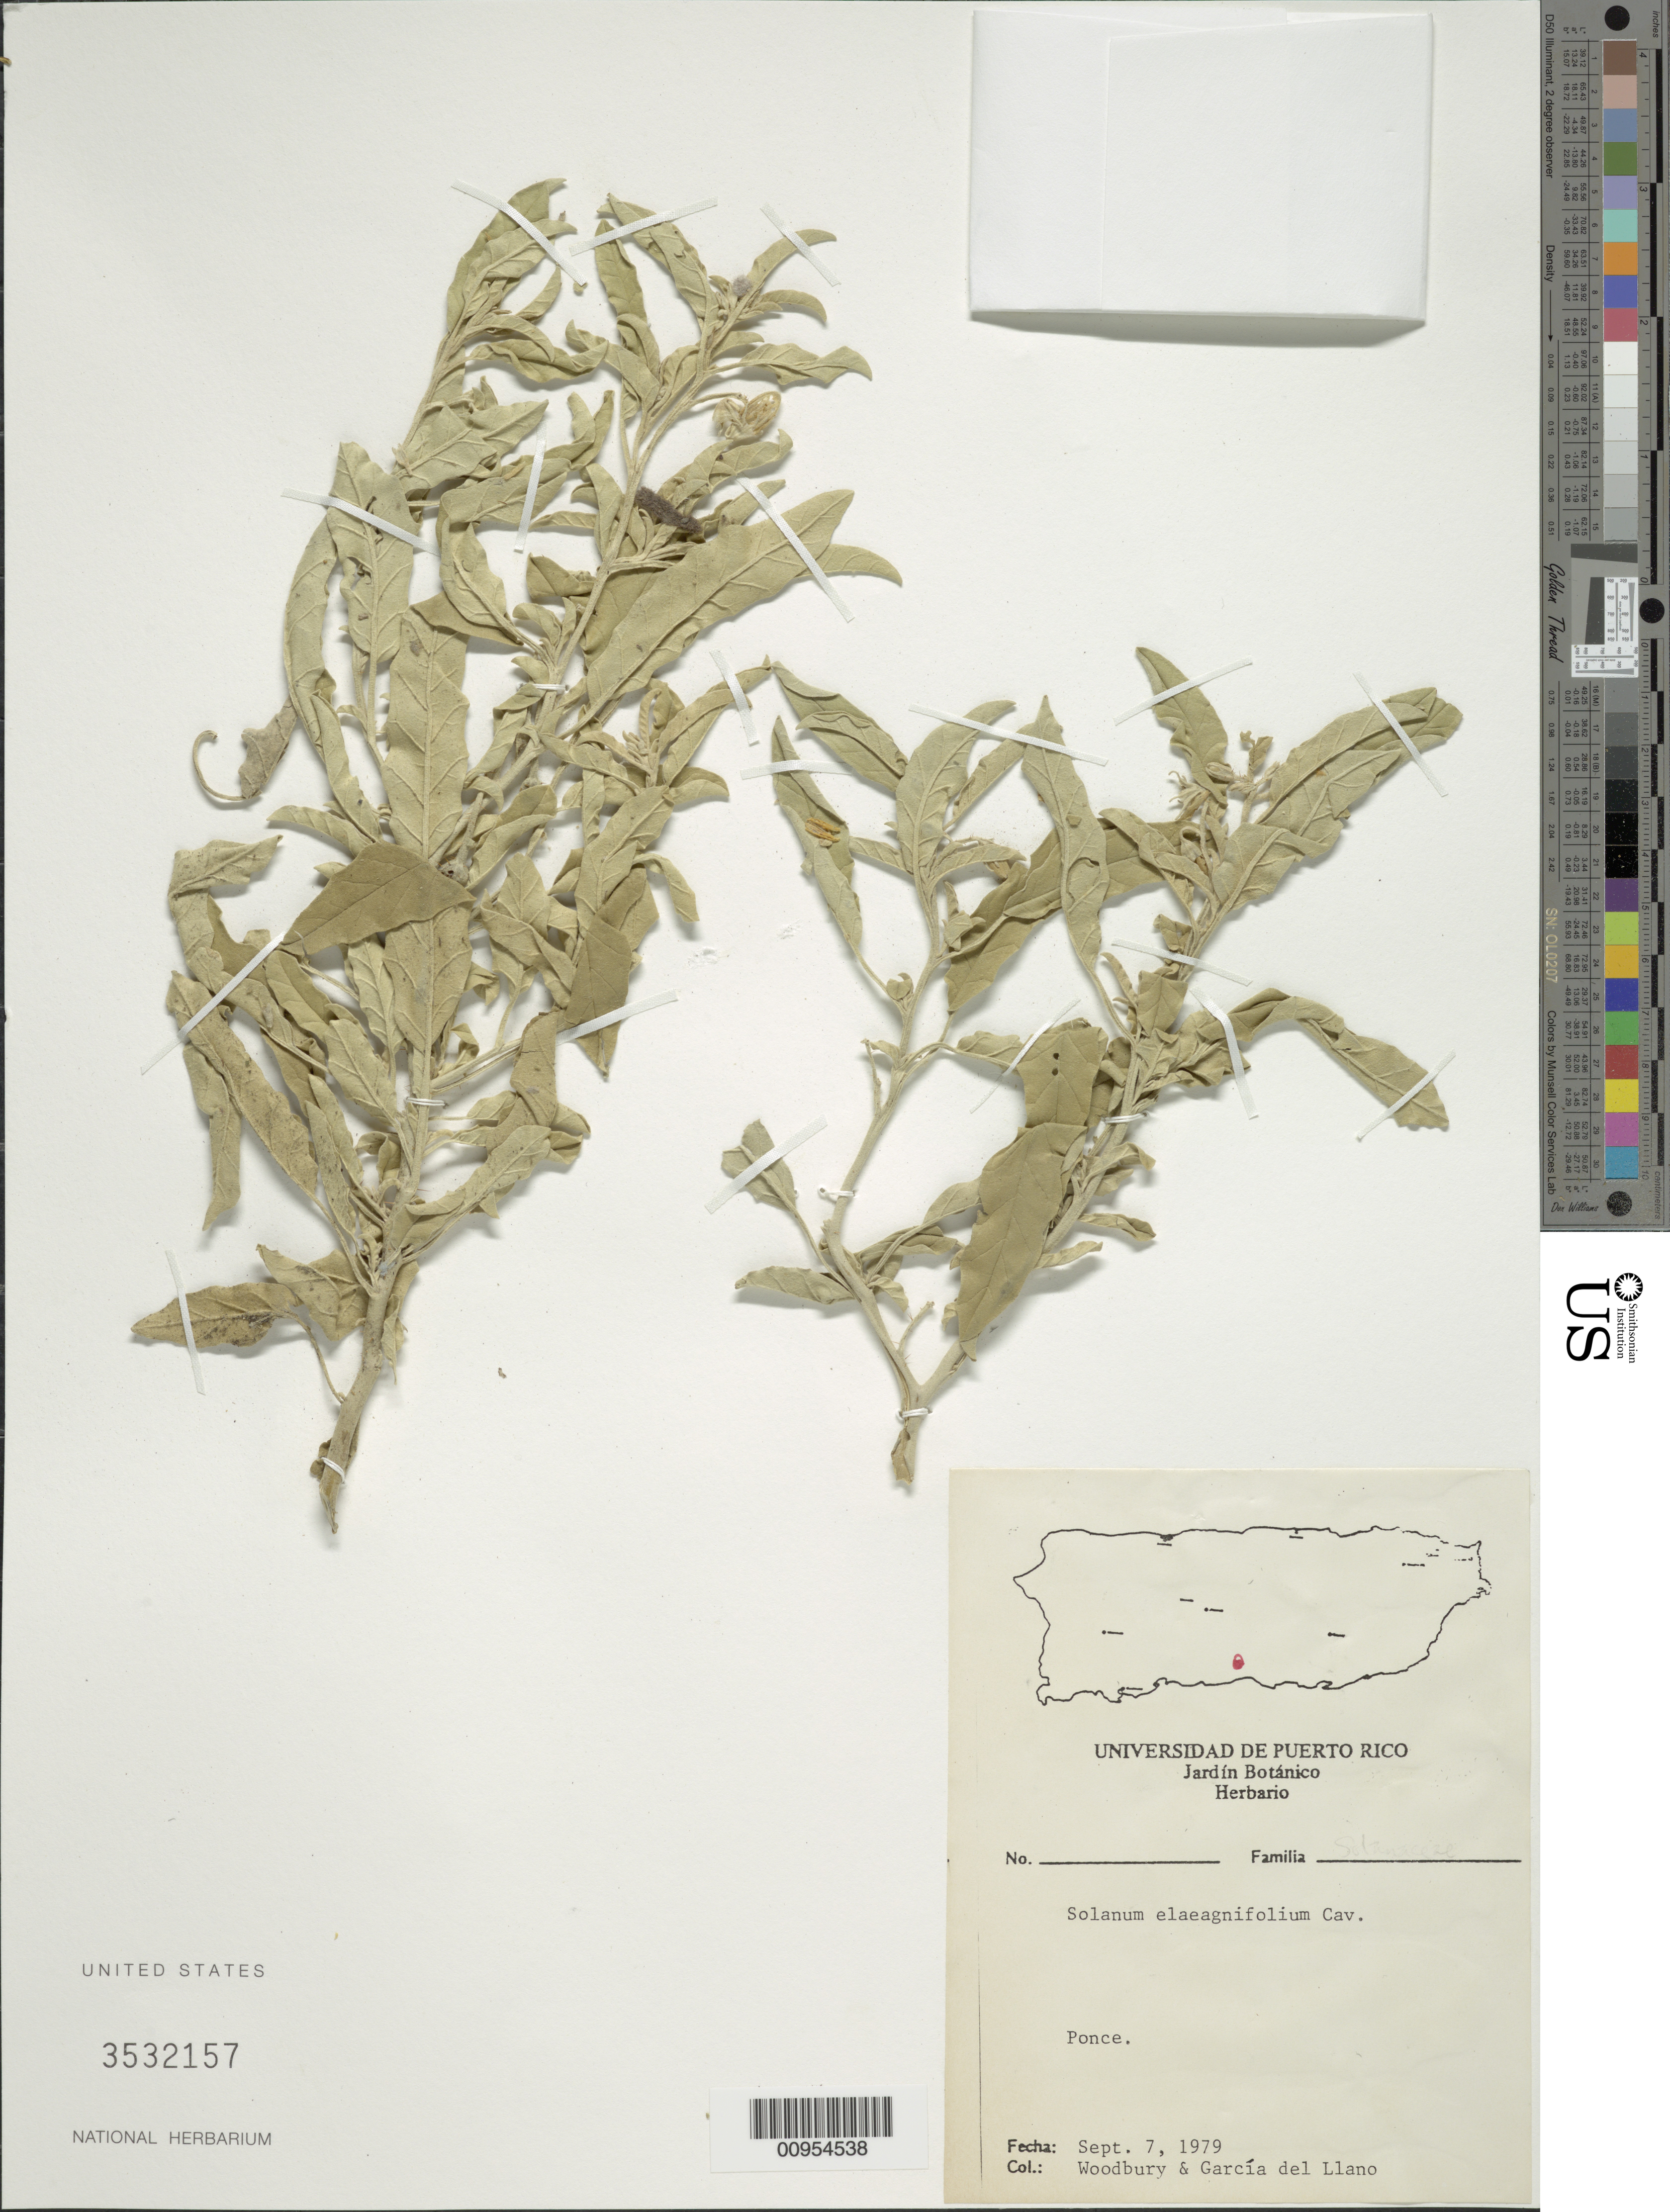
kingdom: Plantae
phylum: Tracheophyta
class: Magnoliopsida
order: Solanales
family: Solanaceae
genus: Solanum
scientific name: Solanum elaeagnifolium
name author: Cav.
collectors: R. O. Woodbury, J. García & del Llano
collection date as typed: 07 Sep 1979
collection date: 1979-09-07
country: Puerto Rico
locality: Ponce.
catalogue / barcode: US 3532157